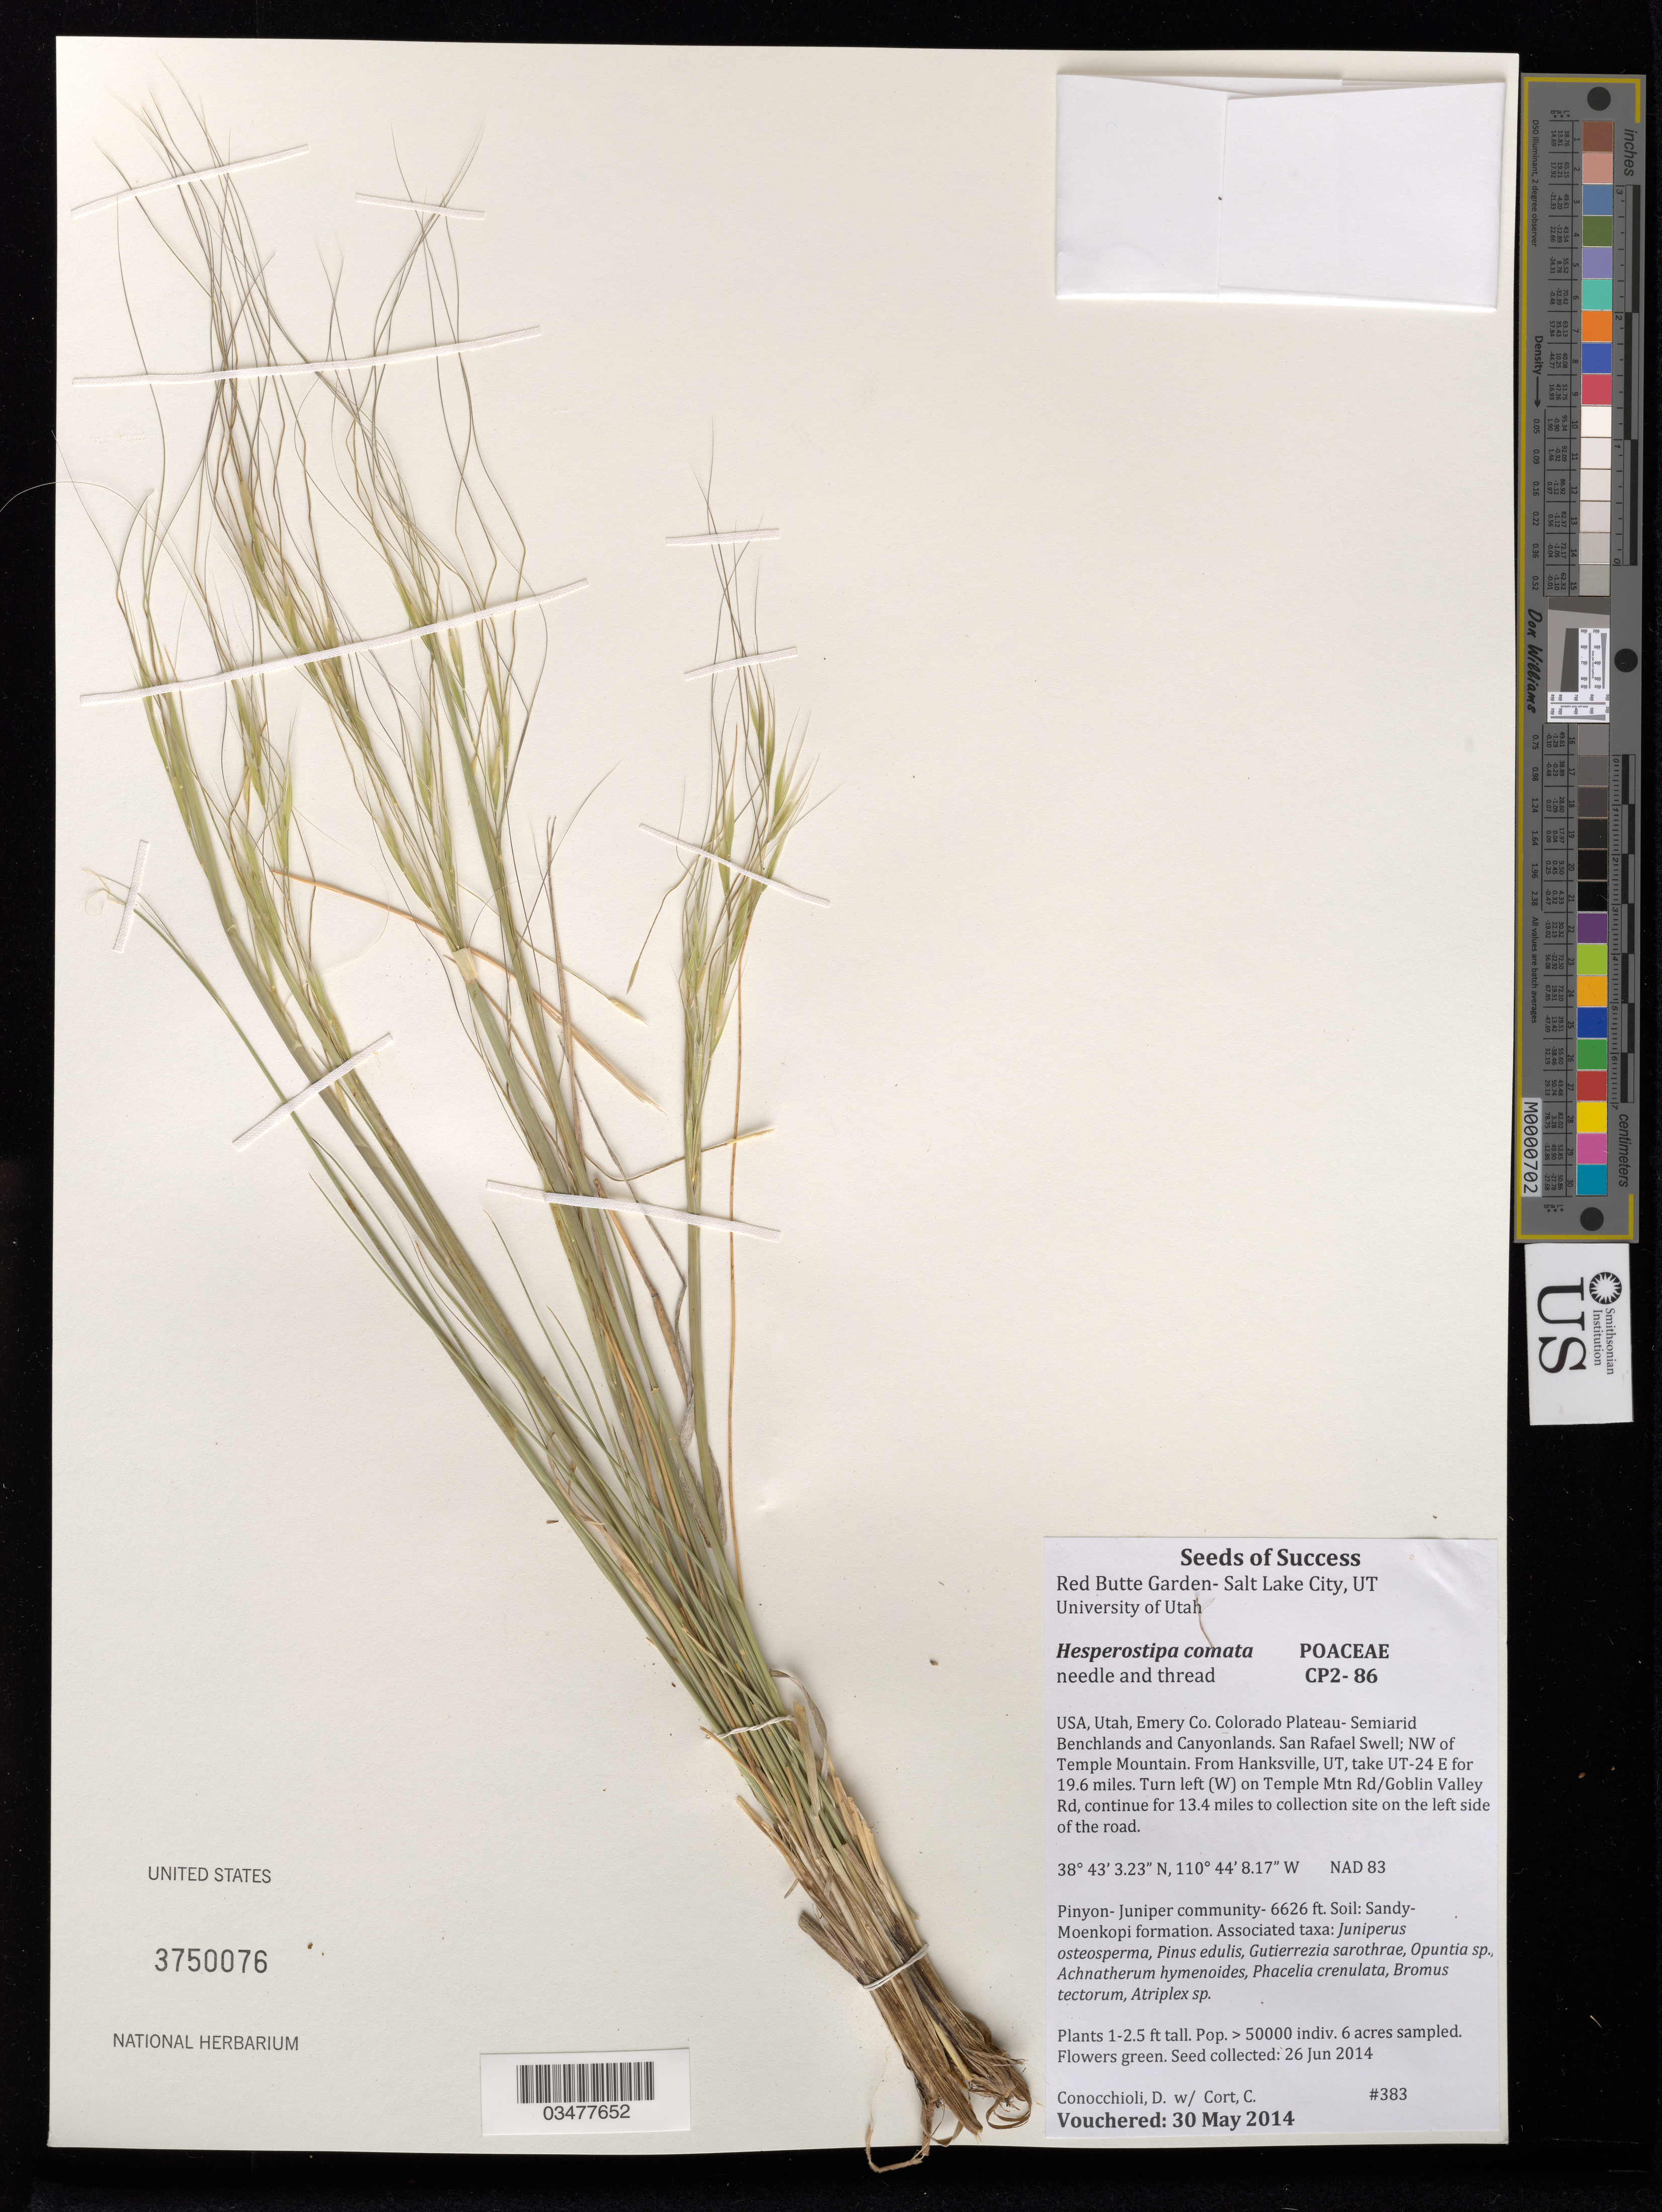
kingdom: Plantae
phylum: Tracheophyta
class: Liliopsida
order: Poales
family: Poaceae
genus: Hesperostipa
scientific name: Hesperostipa comata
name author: (Trin. & Rupr.) Barkworth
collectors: D. Conocchioli & C. Cort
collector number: CP2-86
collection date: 2014-06-26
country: United States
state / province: Utah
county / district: Emery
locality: San Rafael Swell, NW of Temple Mtn.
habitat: Pinyon-Juniper community. Soil: Sandy-Moenkopi formation. With Juniperus osteosperma, Pinus edulis, Atriplex sp., etc.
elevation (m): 2020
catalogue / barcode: US 3750076